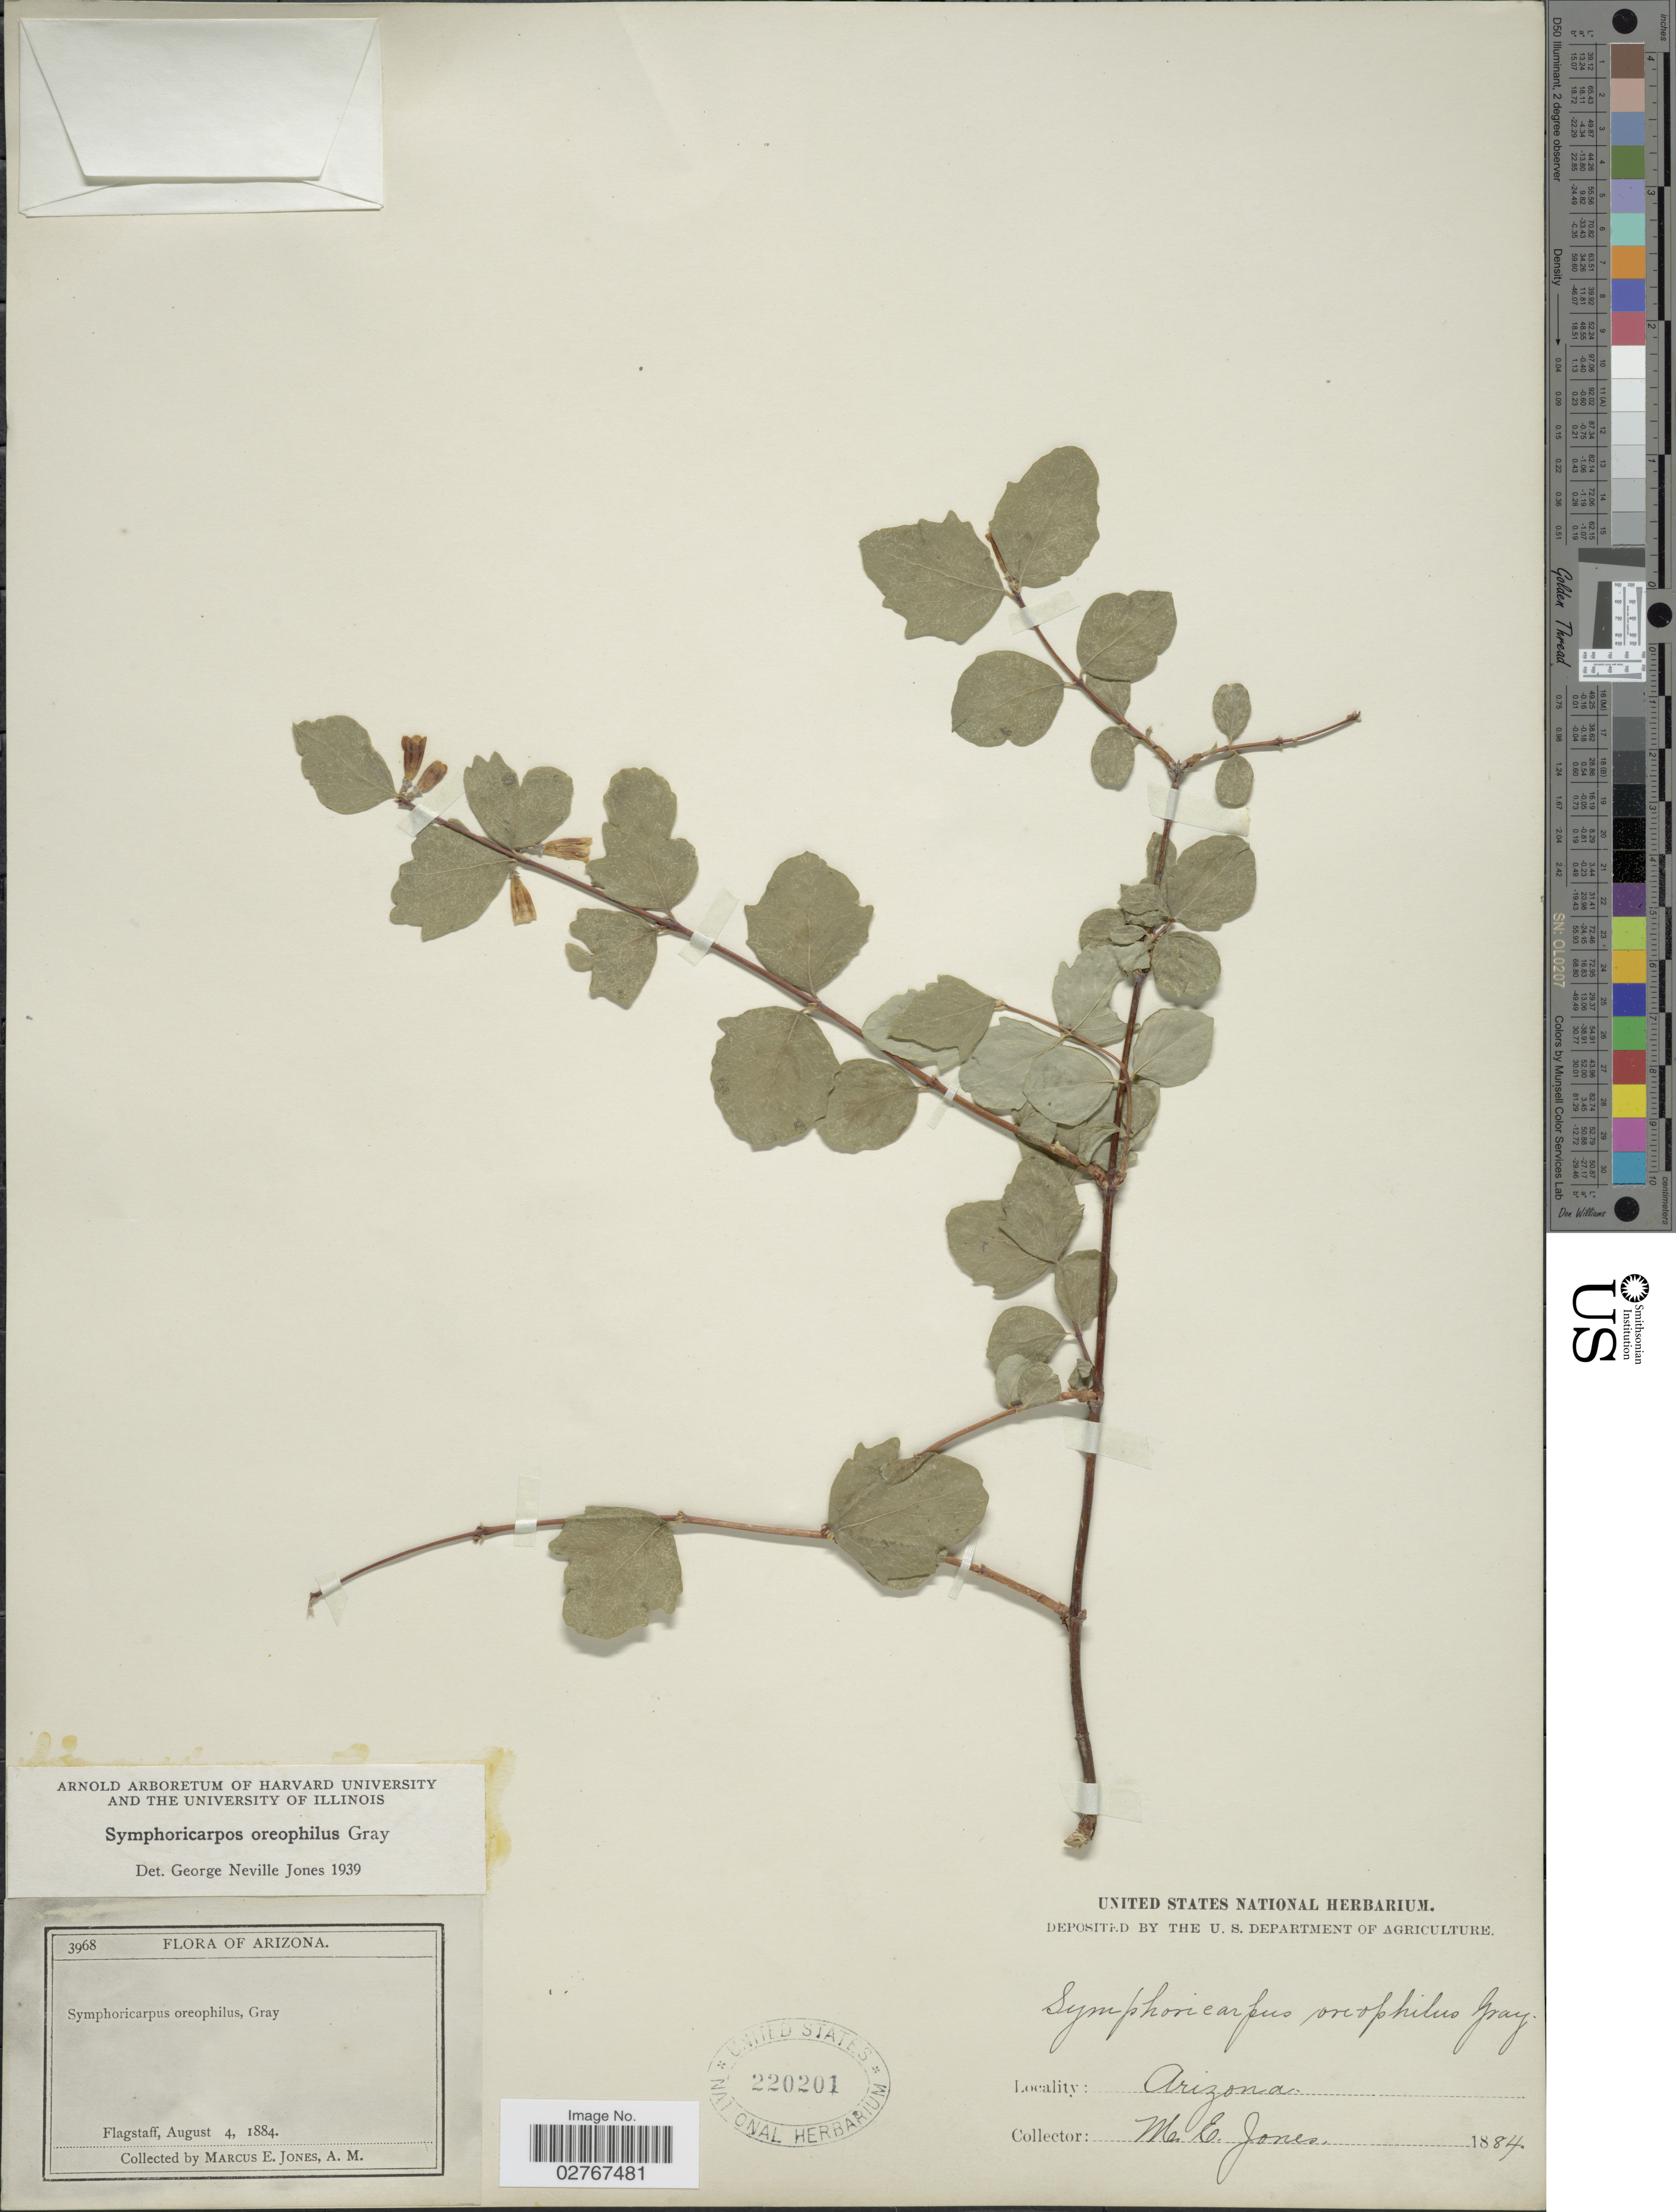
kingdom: Plantae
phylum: Tracheophyta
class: Magnoliopsida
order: Dipsacales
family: Caprifoliaceae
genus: Symphoricarpos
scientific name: Symphoricarpos oreophilus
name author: A. Gray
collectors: M. E. Jones & A.M.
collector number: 3968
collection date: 1884-08-04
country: United States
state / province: Arizona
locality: Flagstaff.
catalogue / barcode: US 220201